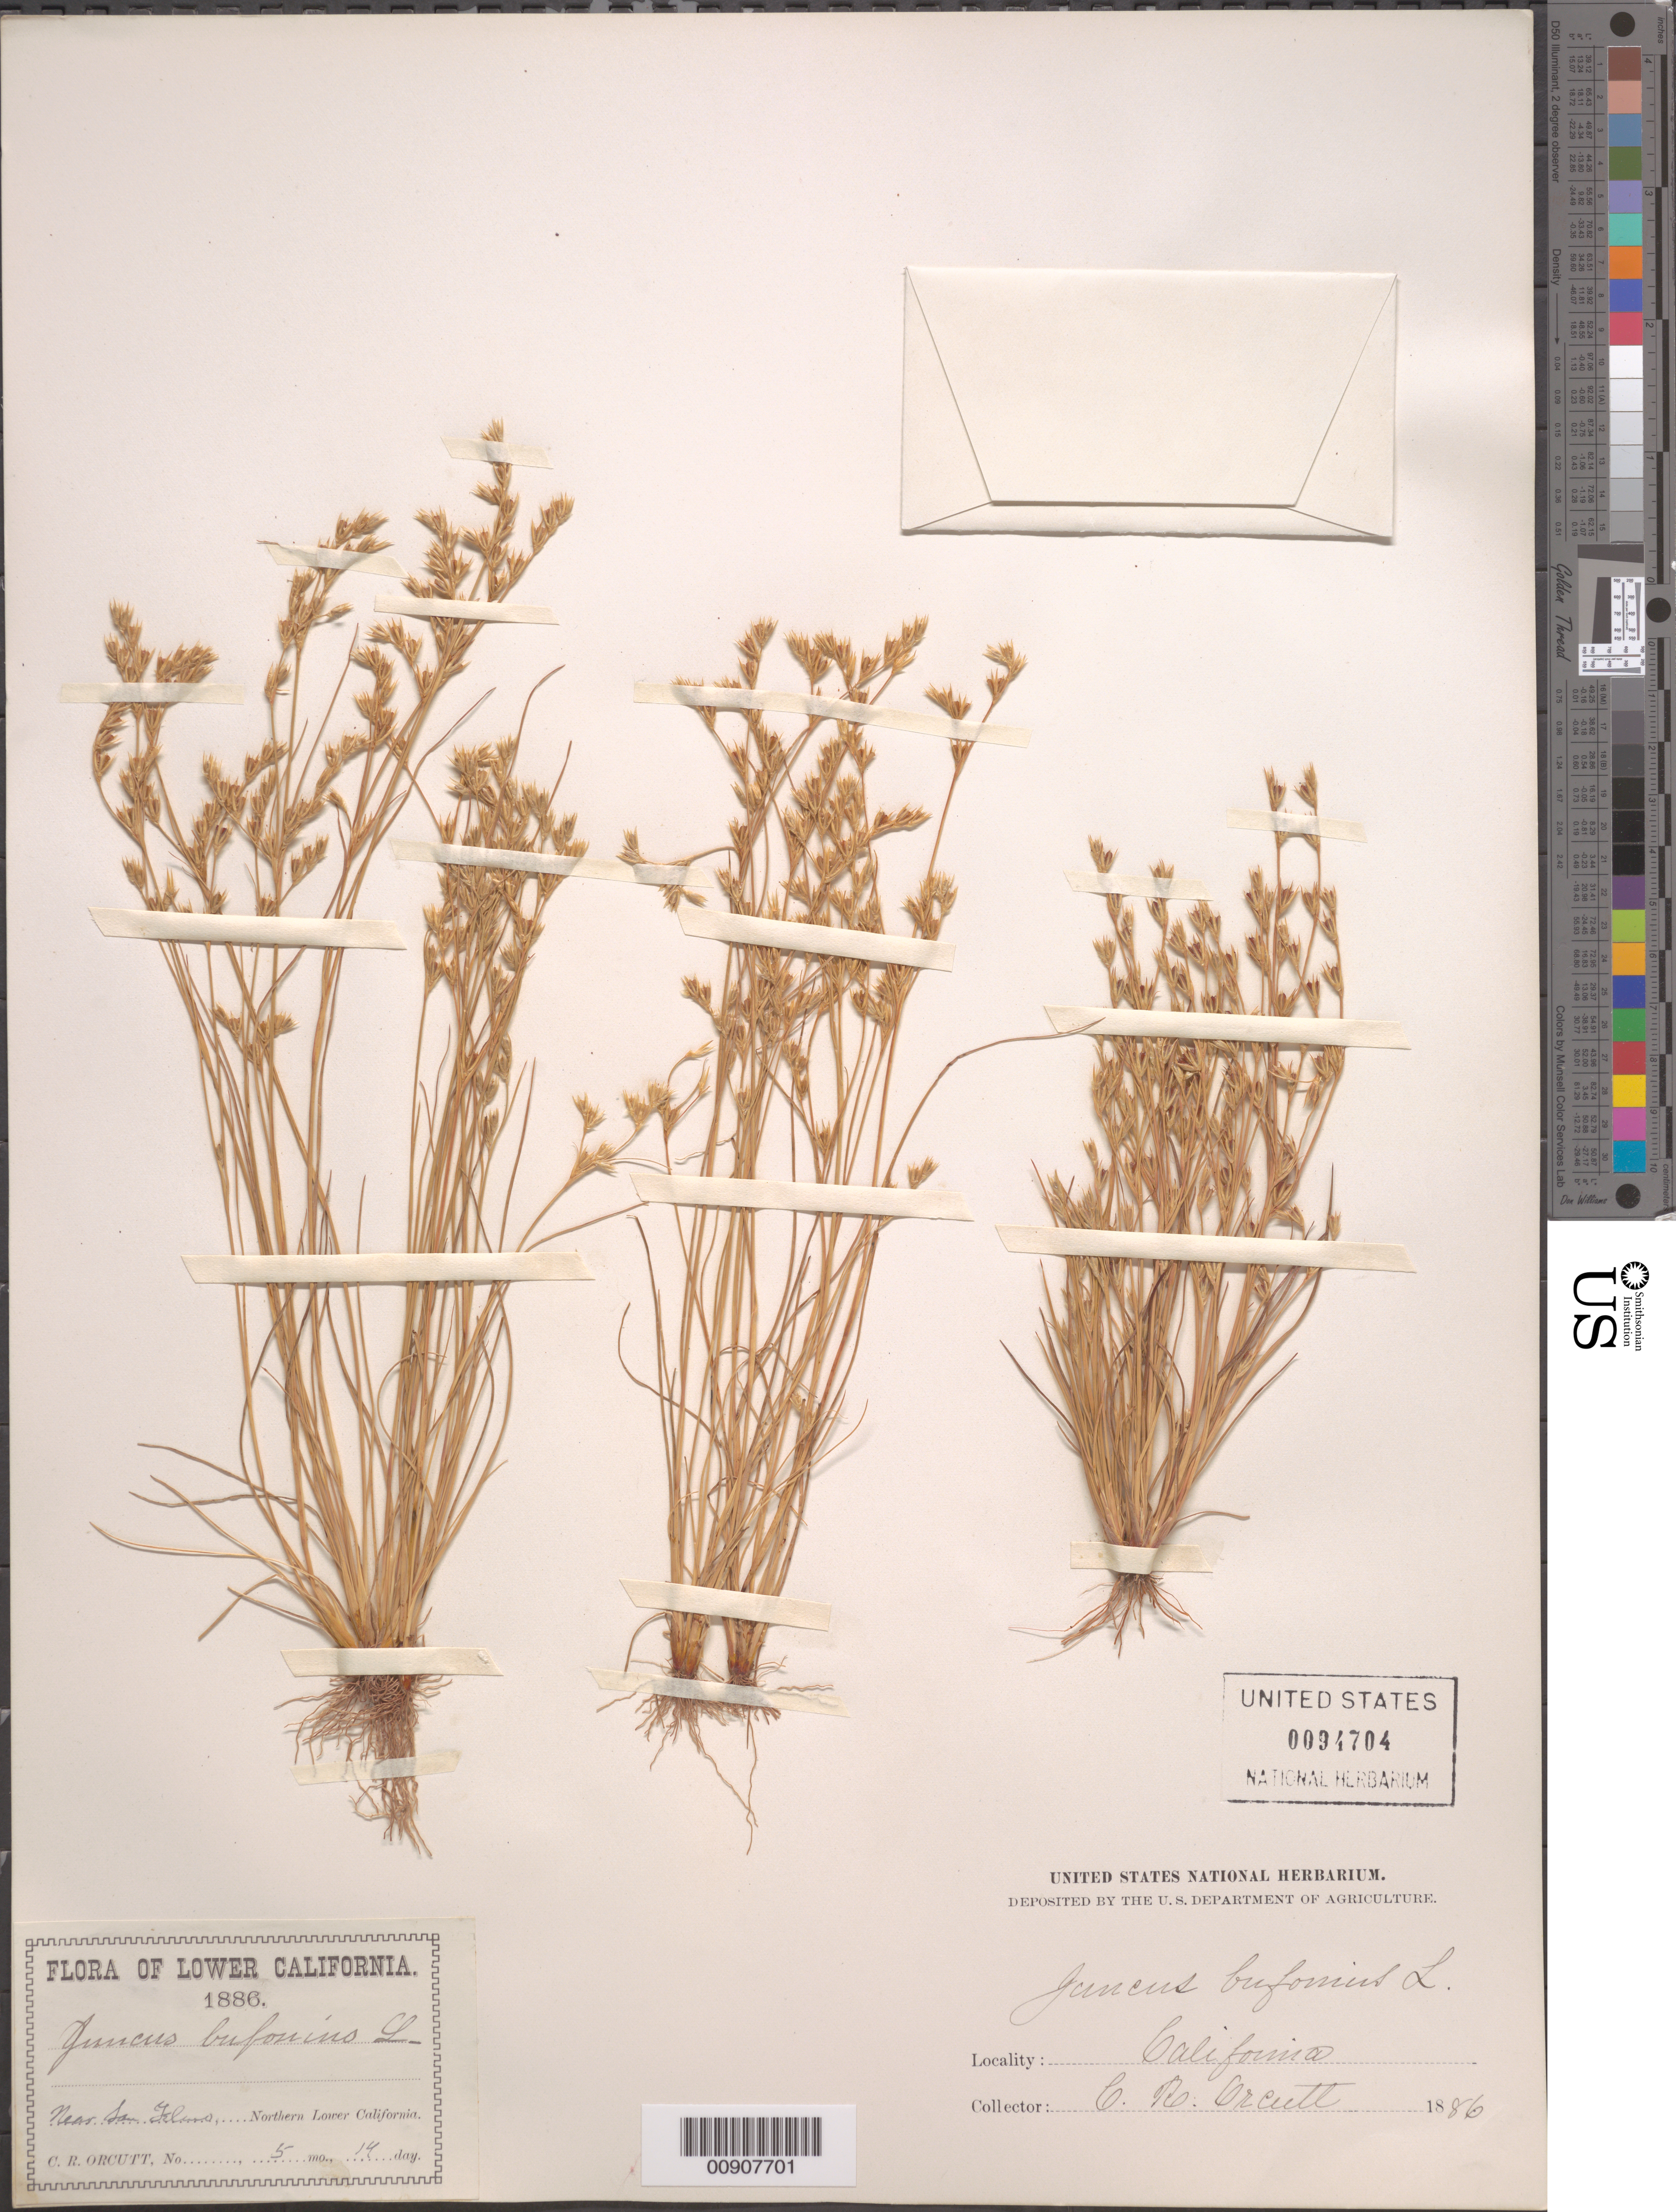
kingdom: Plantae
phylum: Tracheophyta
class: Liliopsida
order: Poales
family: Juncaceae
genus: Juncus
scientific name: Juncus bufonius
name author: L.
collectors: C. R. Orcutt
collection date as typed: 14 May 1886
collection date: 1886-05-14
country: Mexico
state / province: Baja California Norte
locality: Near San Telmo, Northern Lower California.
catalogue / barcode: US 94704